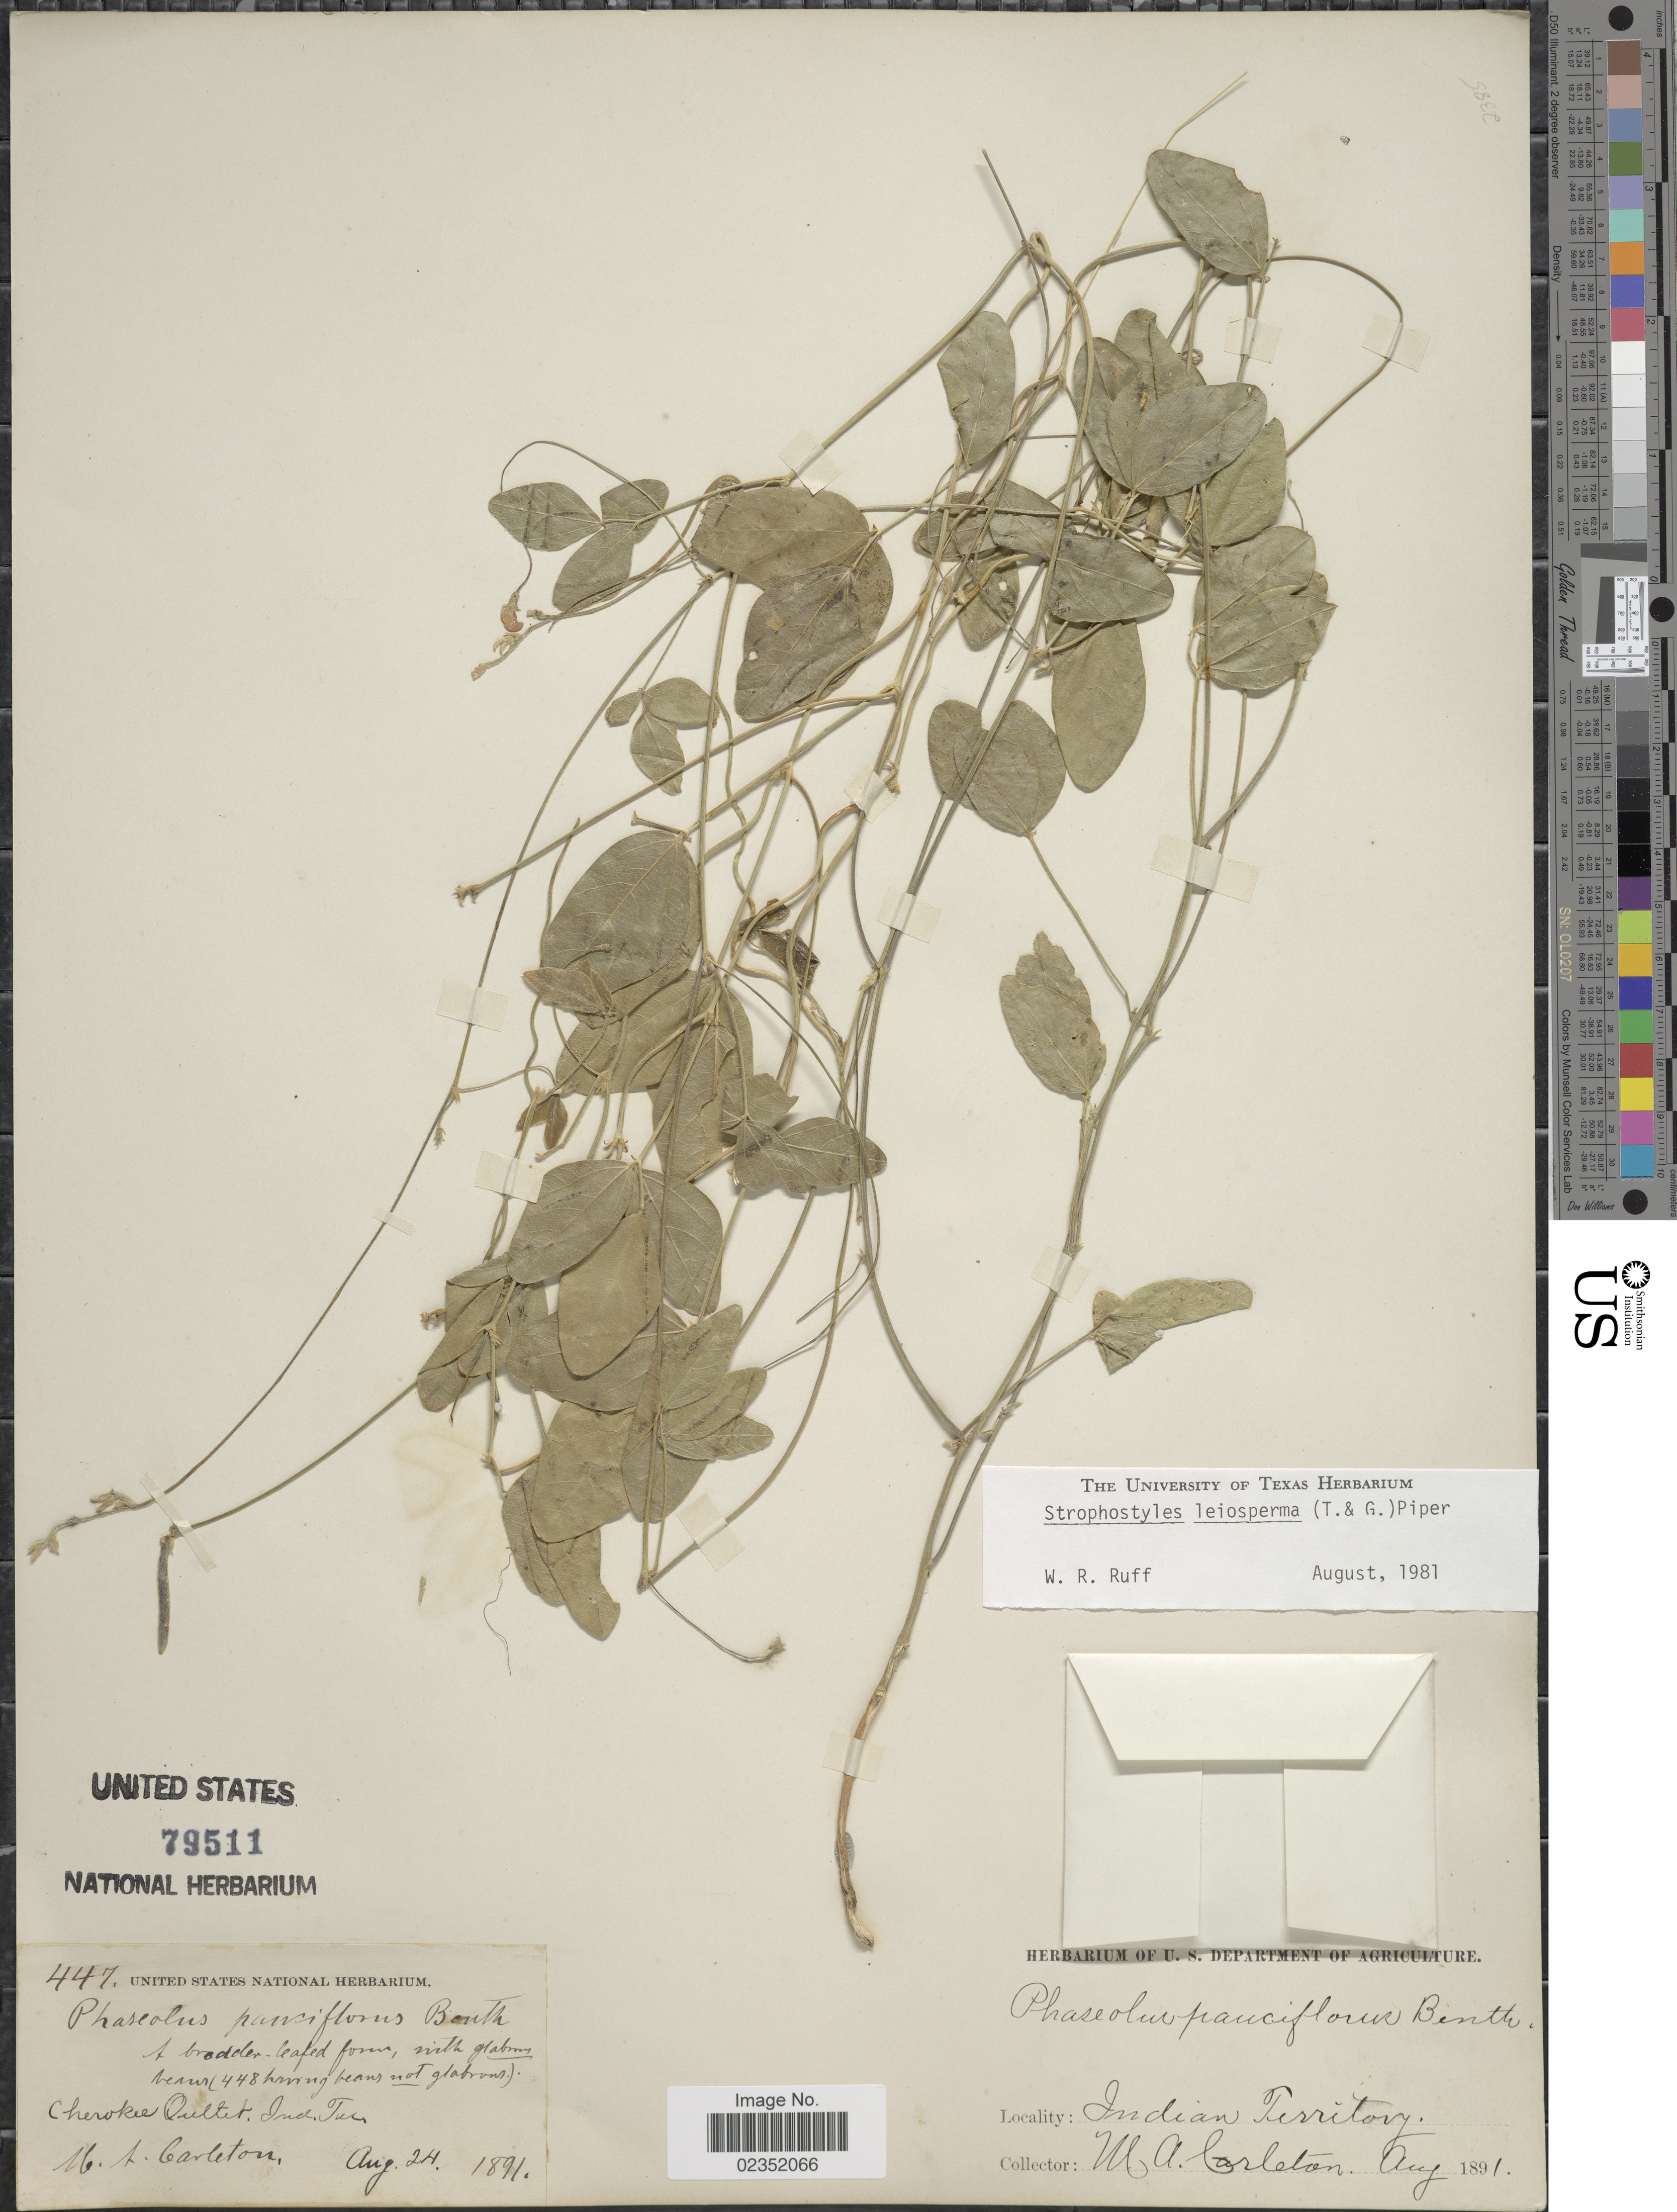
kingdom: Plantae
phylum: Tracheophyta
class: Magnoliopsida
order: Fabales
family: Fabaceae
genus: Strophostyles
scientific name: Strophostyles leiosperma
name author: (Torr. & A. Gray) Piper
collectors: M. A. Carleton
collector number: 447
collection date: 1891-08-24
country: United States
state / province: Oklahoma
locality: Cherokee Outlet, Indian Territory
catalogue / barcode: US 79511